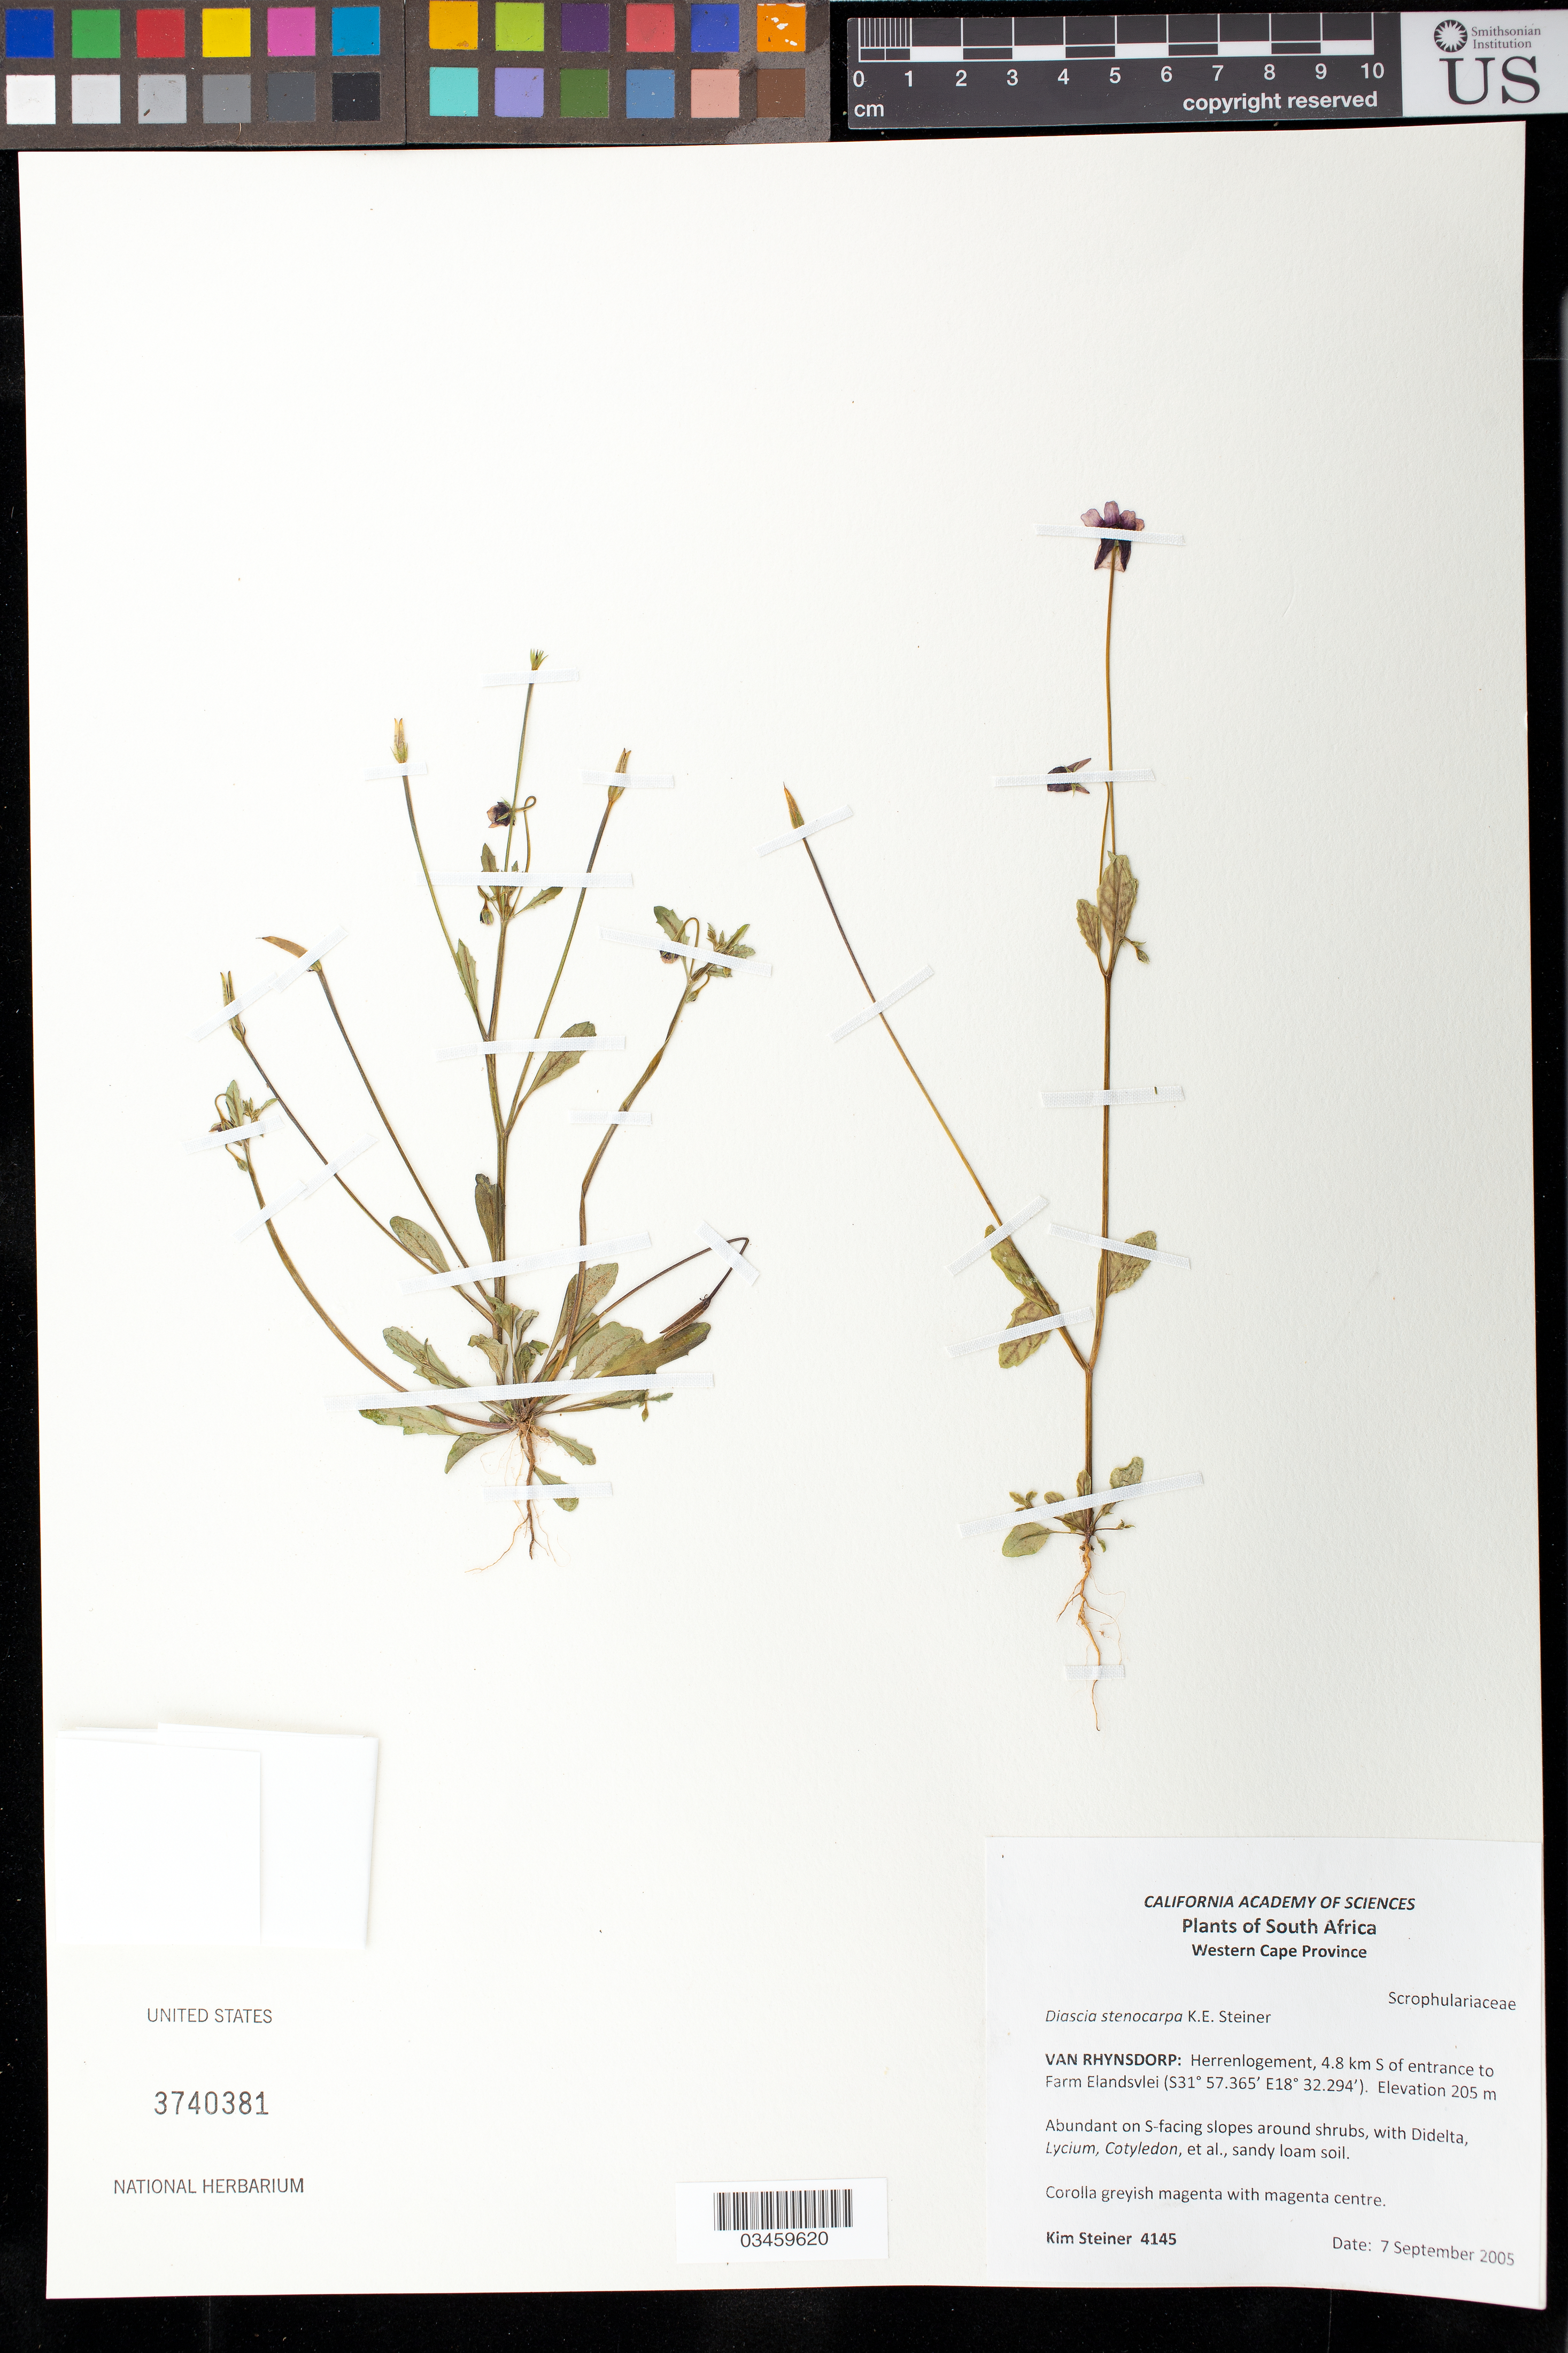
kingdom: Plantae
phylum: Tracheophyta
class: Magnoliopsida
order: Lamiales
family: Scrophulariaceae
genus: Diascia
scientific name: Diascia stenocarpa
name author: K.E. Steiner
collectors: K. Steiner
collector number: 4145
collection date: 2005-09-07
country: South Africa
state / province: Western Cape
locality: Van Rhynsdorp, Herrenlogment, 4.8 km S of entrance to Farm Elandsvlei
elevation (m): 205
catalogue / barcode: US 3740381